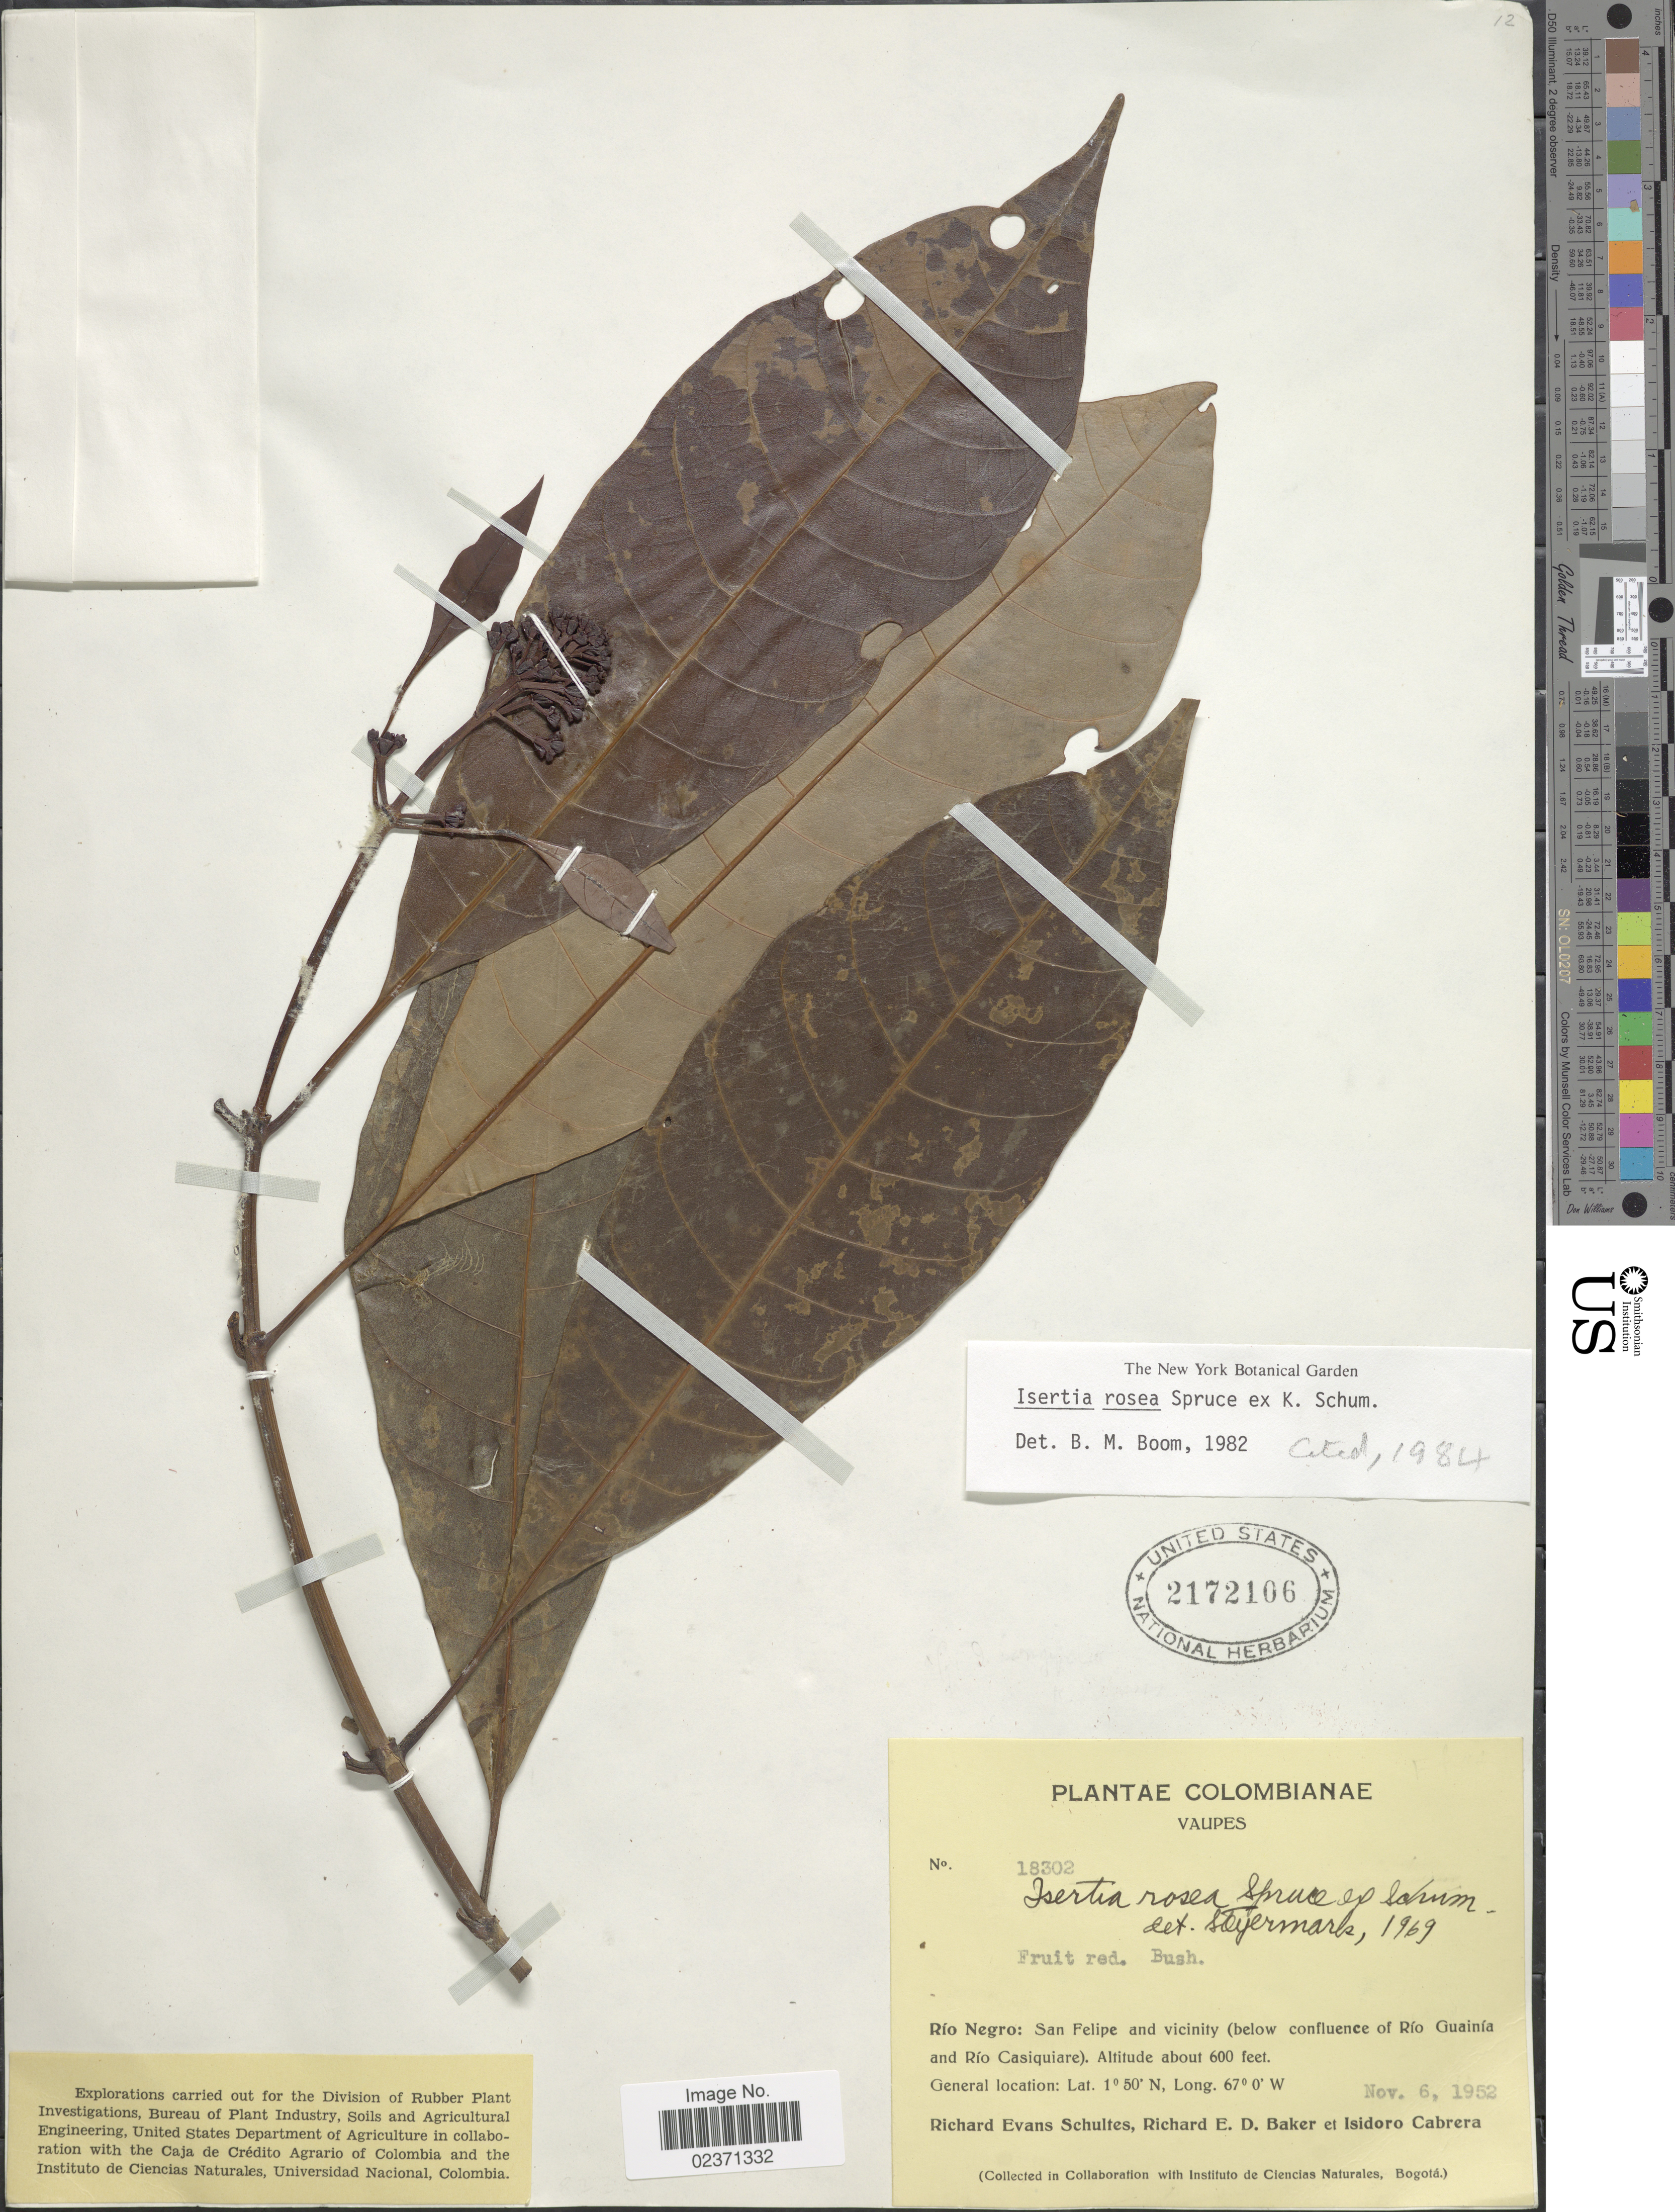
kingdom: Plantae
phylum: Tracheophyta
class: Magnoliopsida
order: Gentianales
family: Rubiaceae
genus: Isertia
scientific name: Isertia rosea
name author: Spruce ex K. Schum.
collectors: R. E. Schultes, R. E. D. Baker & I. Cabrera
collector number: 18302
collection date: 1952-11-06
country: Colombia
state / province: Vaupés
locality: Rio Negro: San Felipe and vicinity (below confluence of Rio Guainia and Rio Casiquiare)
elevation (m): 183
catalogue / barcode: US 2172106